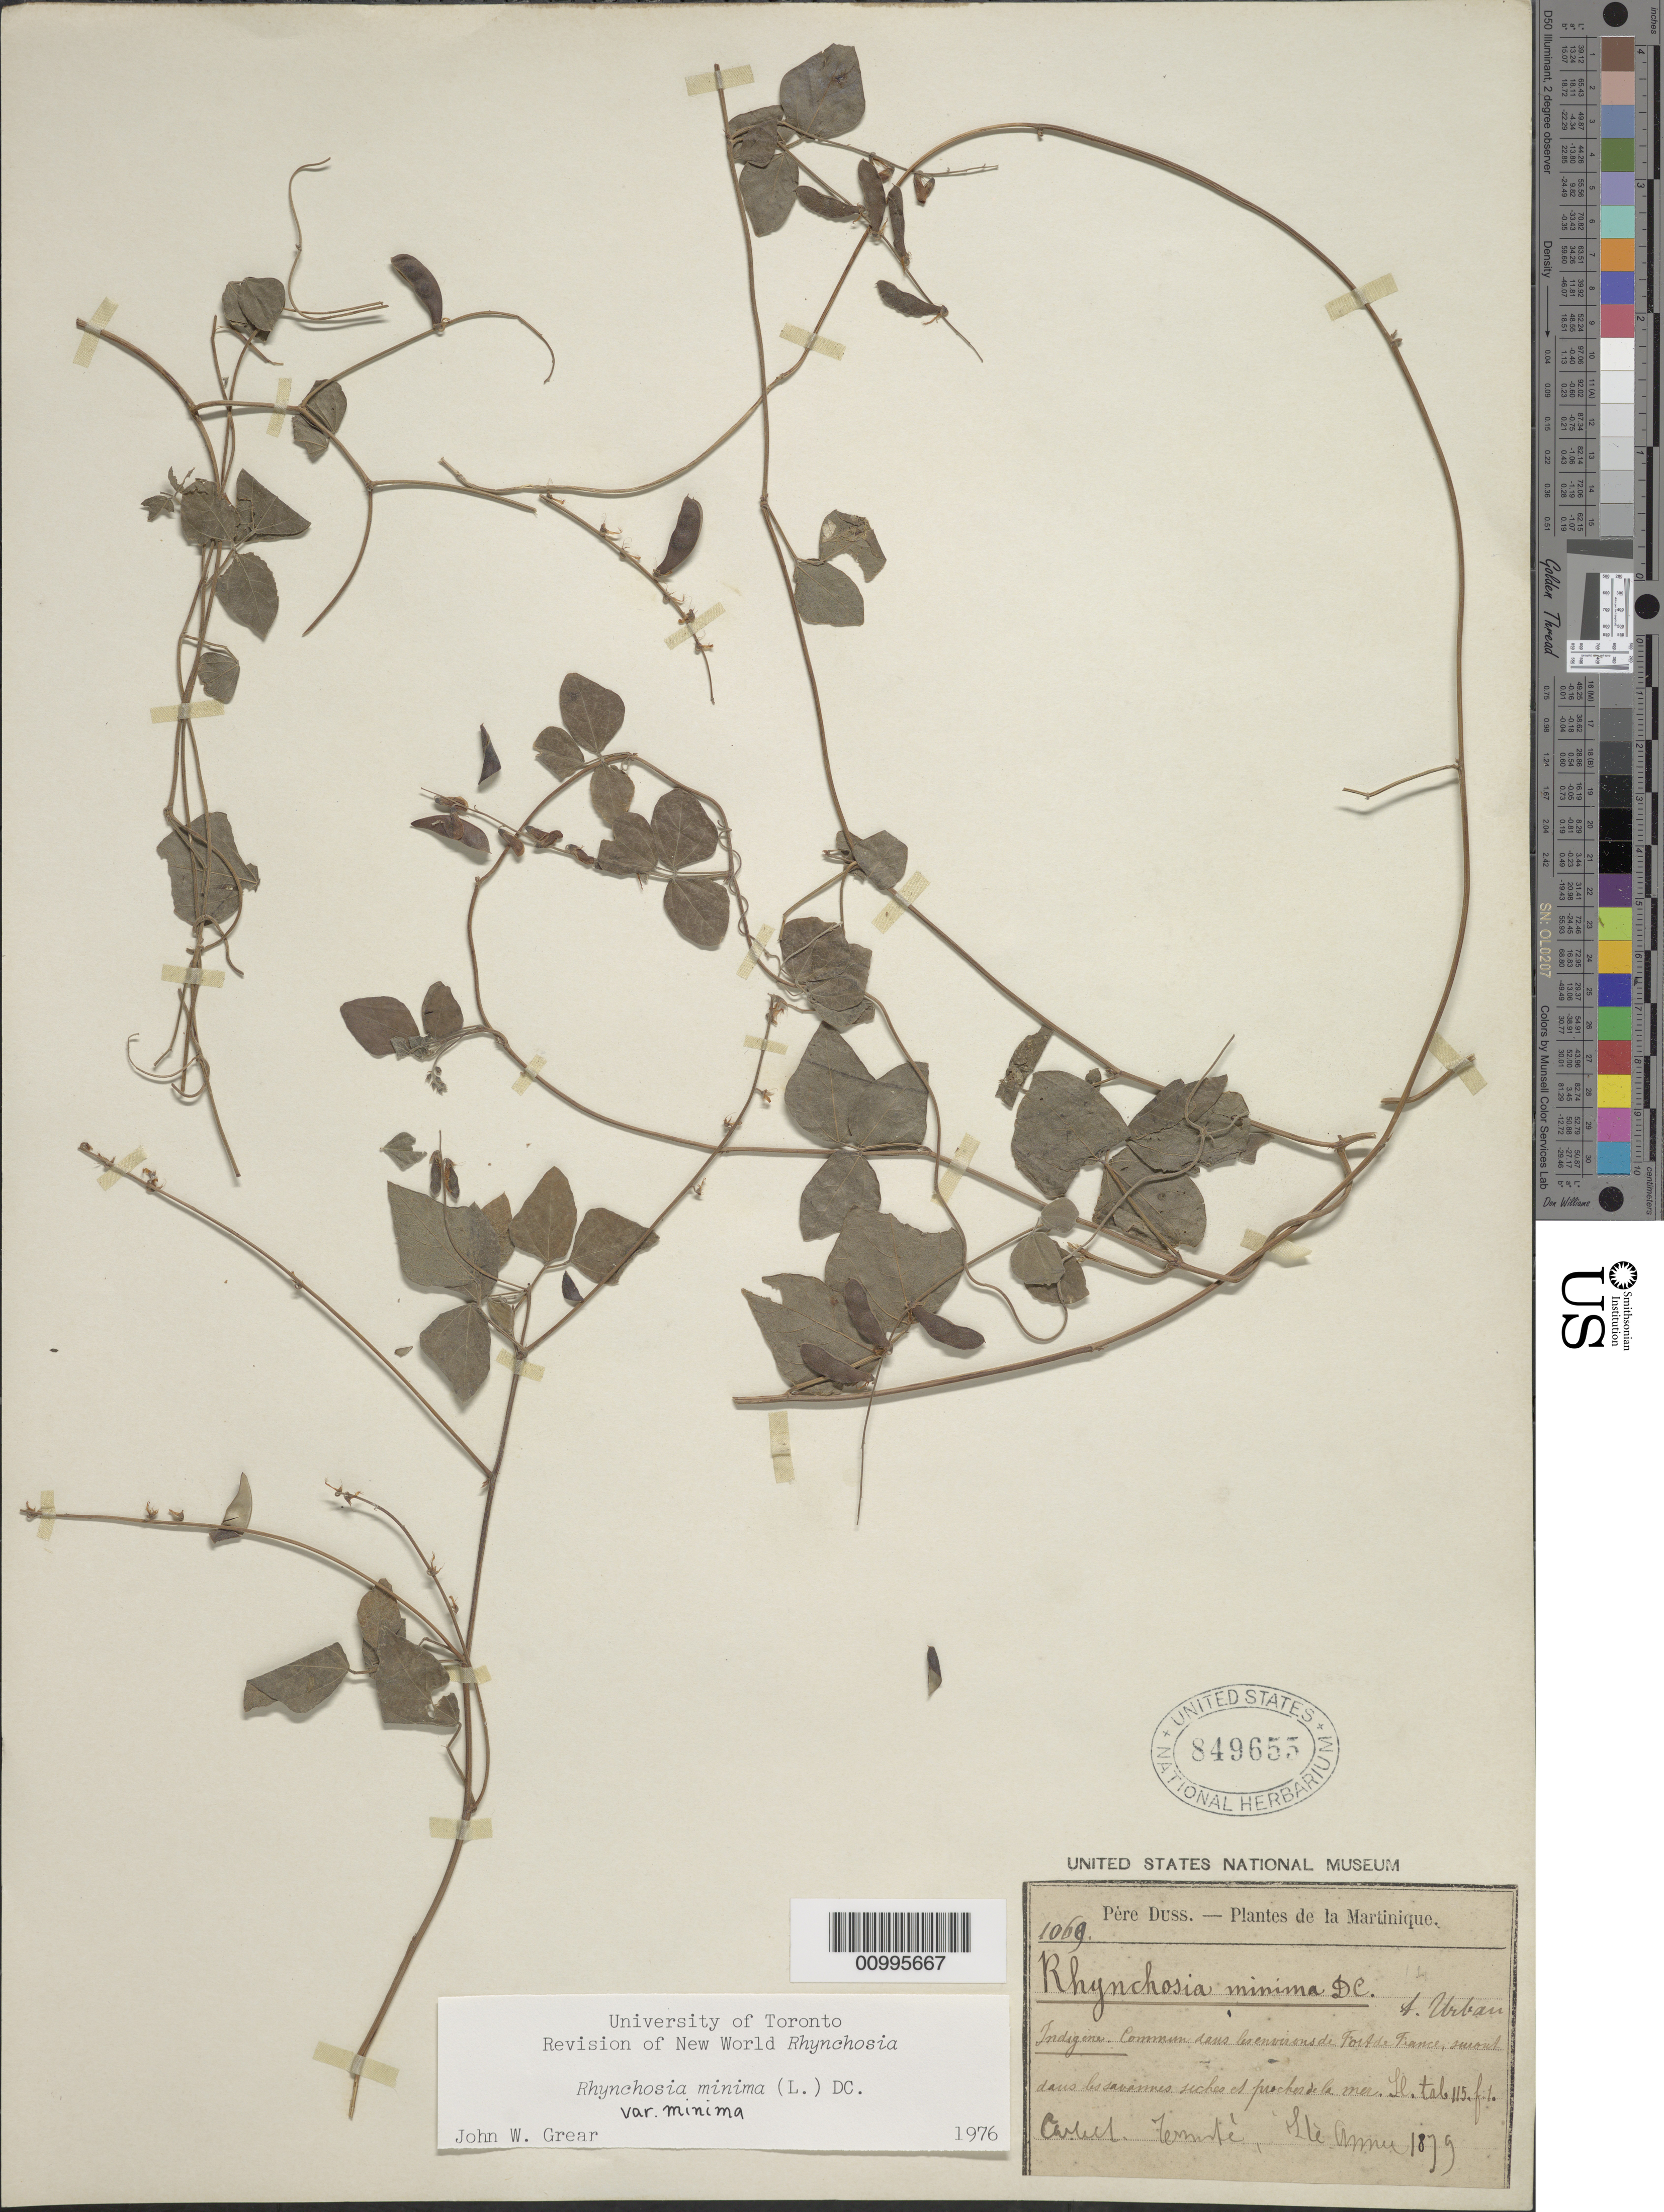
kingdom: Plantae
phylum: Tracheophyta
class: Magnoliopsida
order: Fabales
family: Fabaceae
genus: Rhynchosia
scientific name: Rhynchosia minima var. minima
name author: (L.) DC.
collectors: Père Duss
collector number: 1069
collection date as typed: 1879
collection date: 1879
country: Martinique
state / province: Fort-de-France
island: Martinique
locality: Fort de France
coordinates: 0 N, 0 E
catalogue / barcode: US 849655